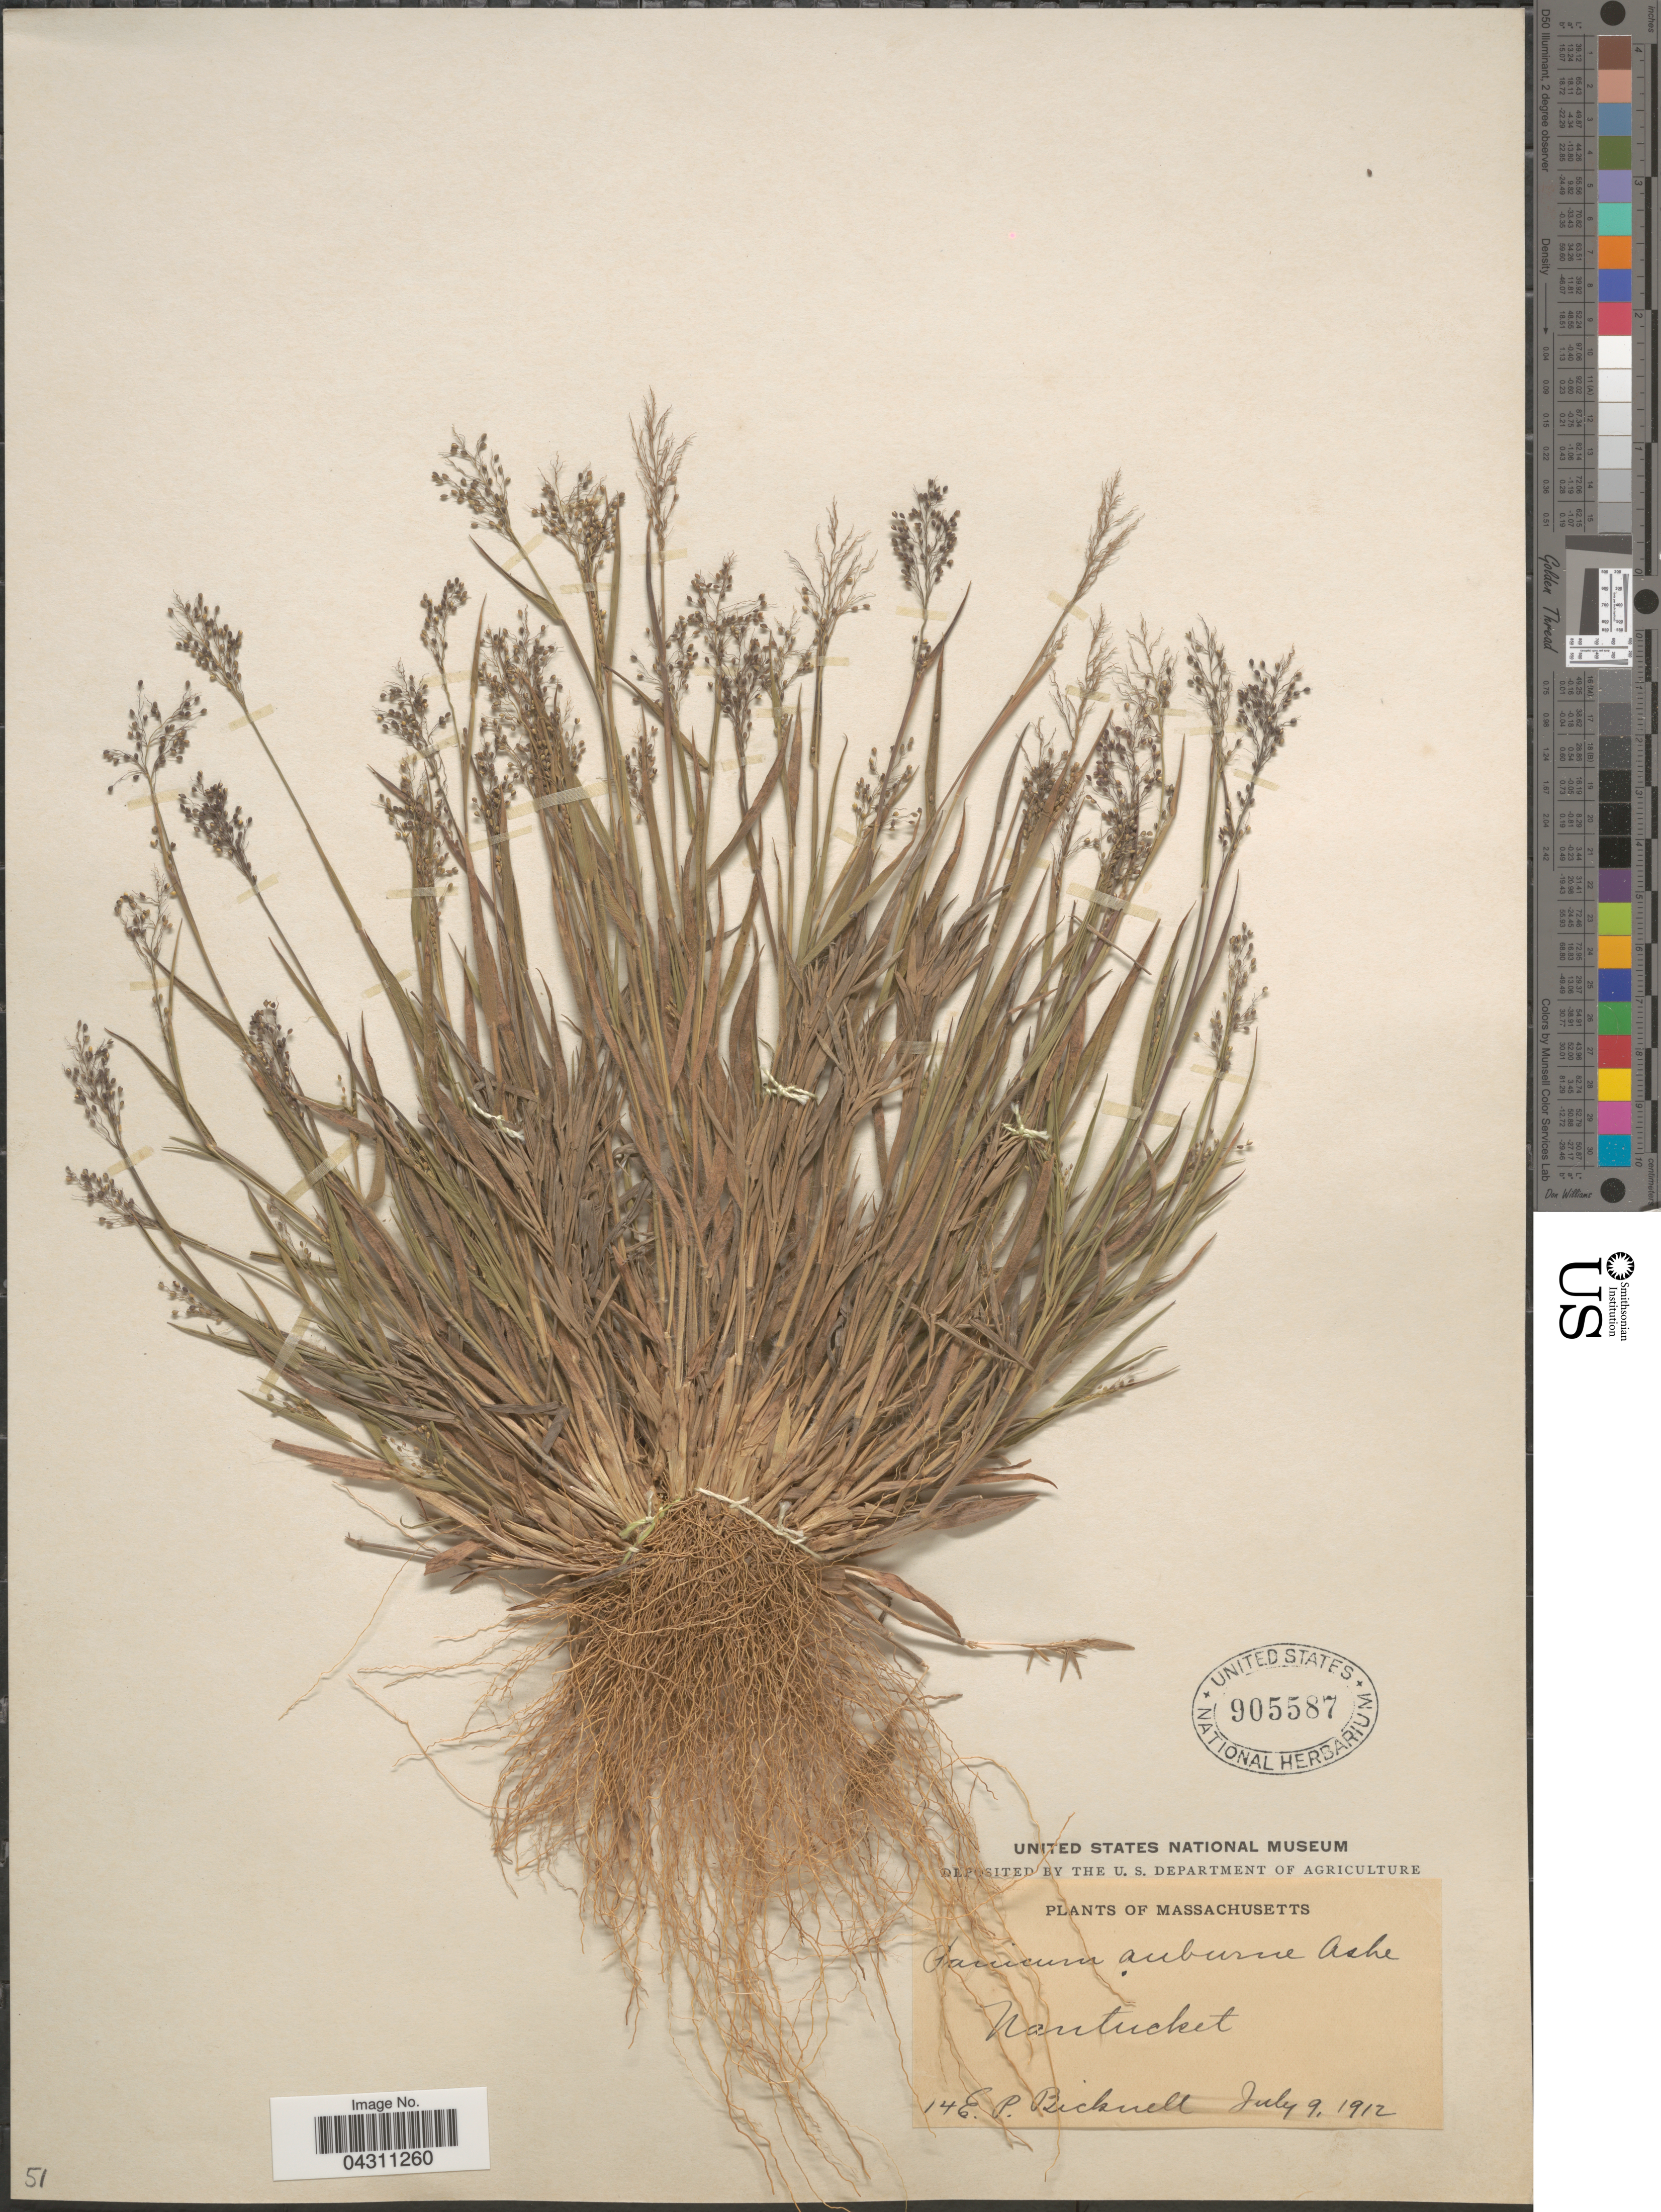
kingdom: Plantae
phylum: Tracheophyta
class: Liliopsida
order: Poales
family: Poaceae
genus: Dichanthelium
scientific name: Dichanthelium sphaerocarpon var. sphaerocarpon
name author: (Elliott) Gould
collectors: E. P. Bicknell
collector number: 14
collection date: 1912-07-09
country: United States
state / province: Massachusetts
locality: Nantucket.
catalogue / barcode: US 905587